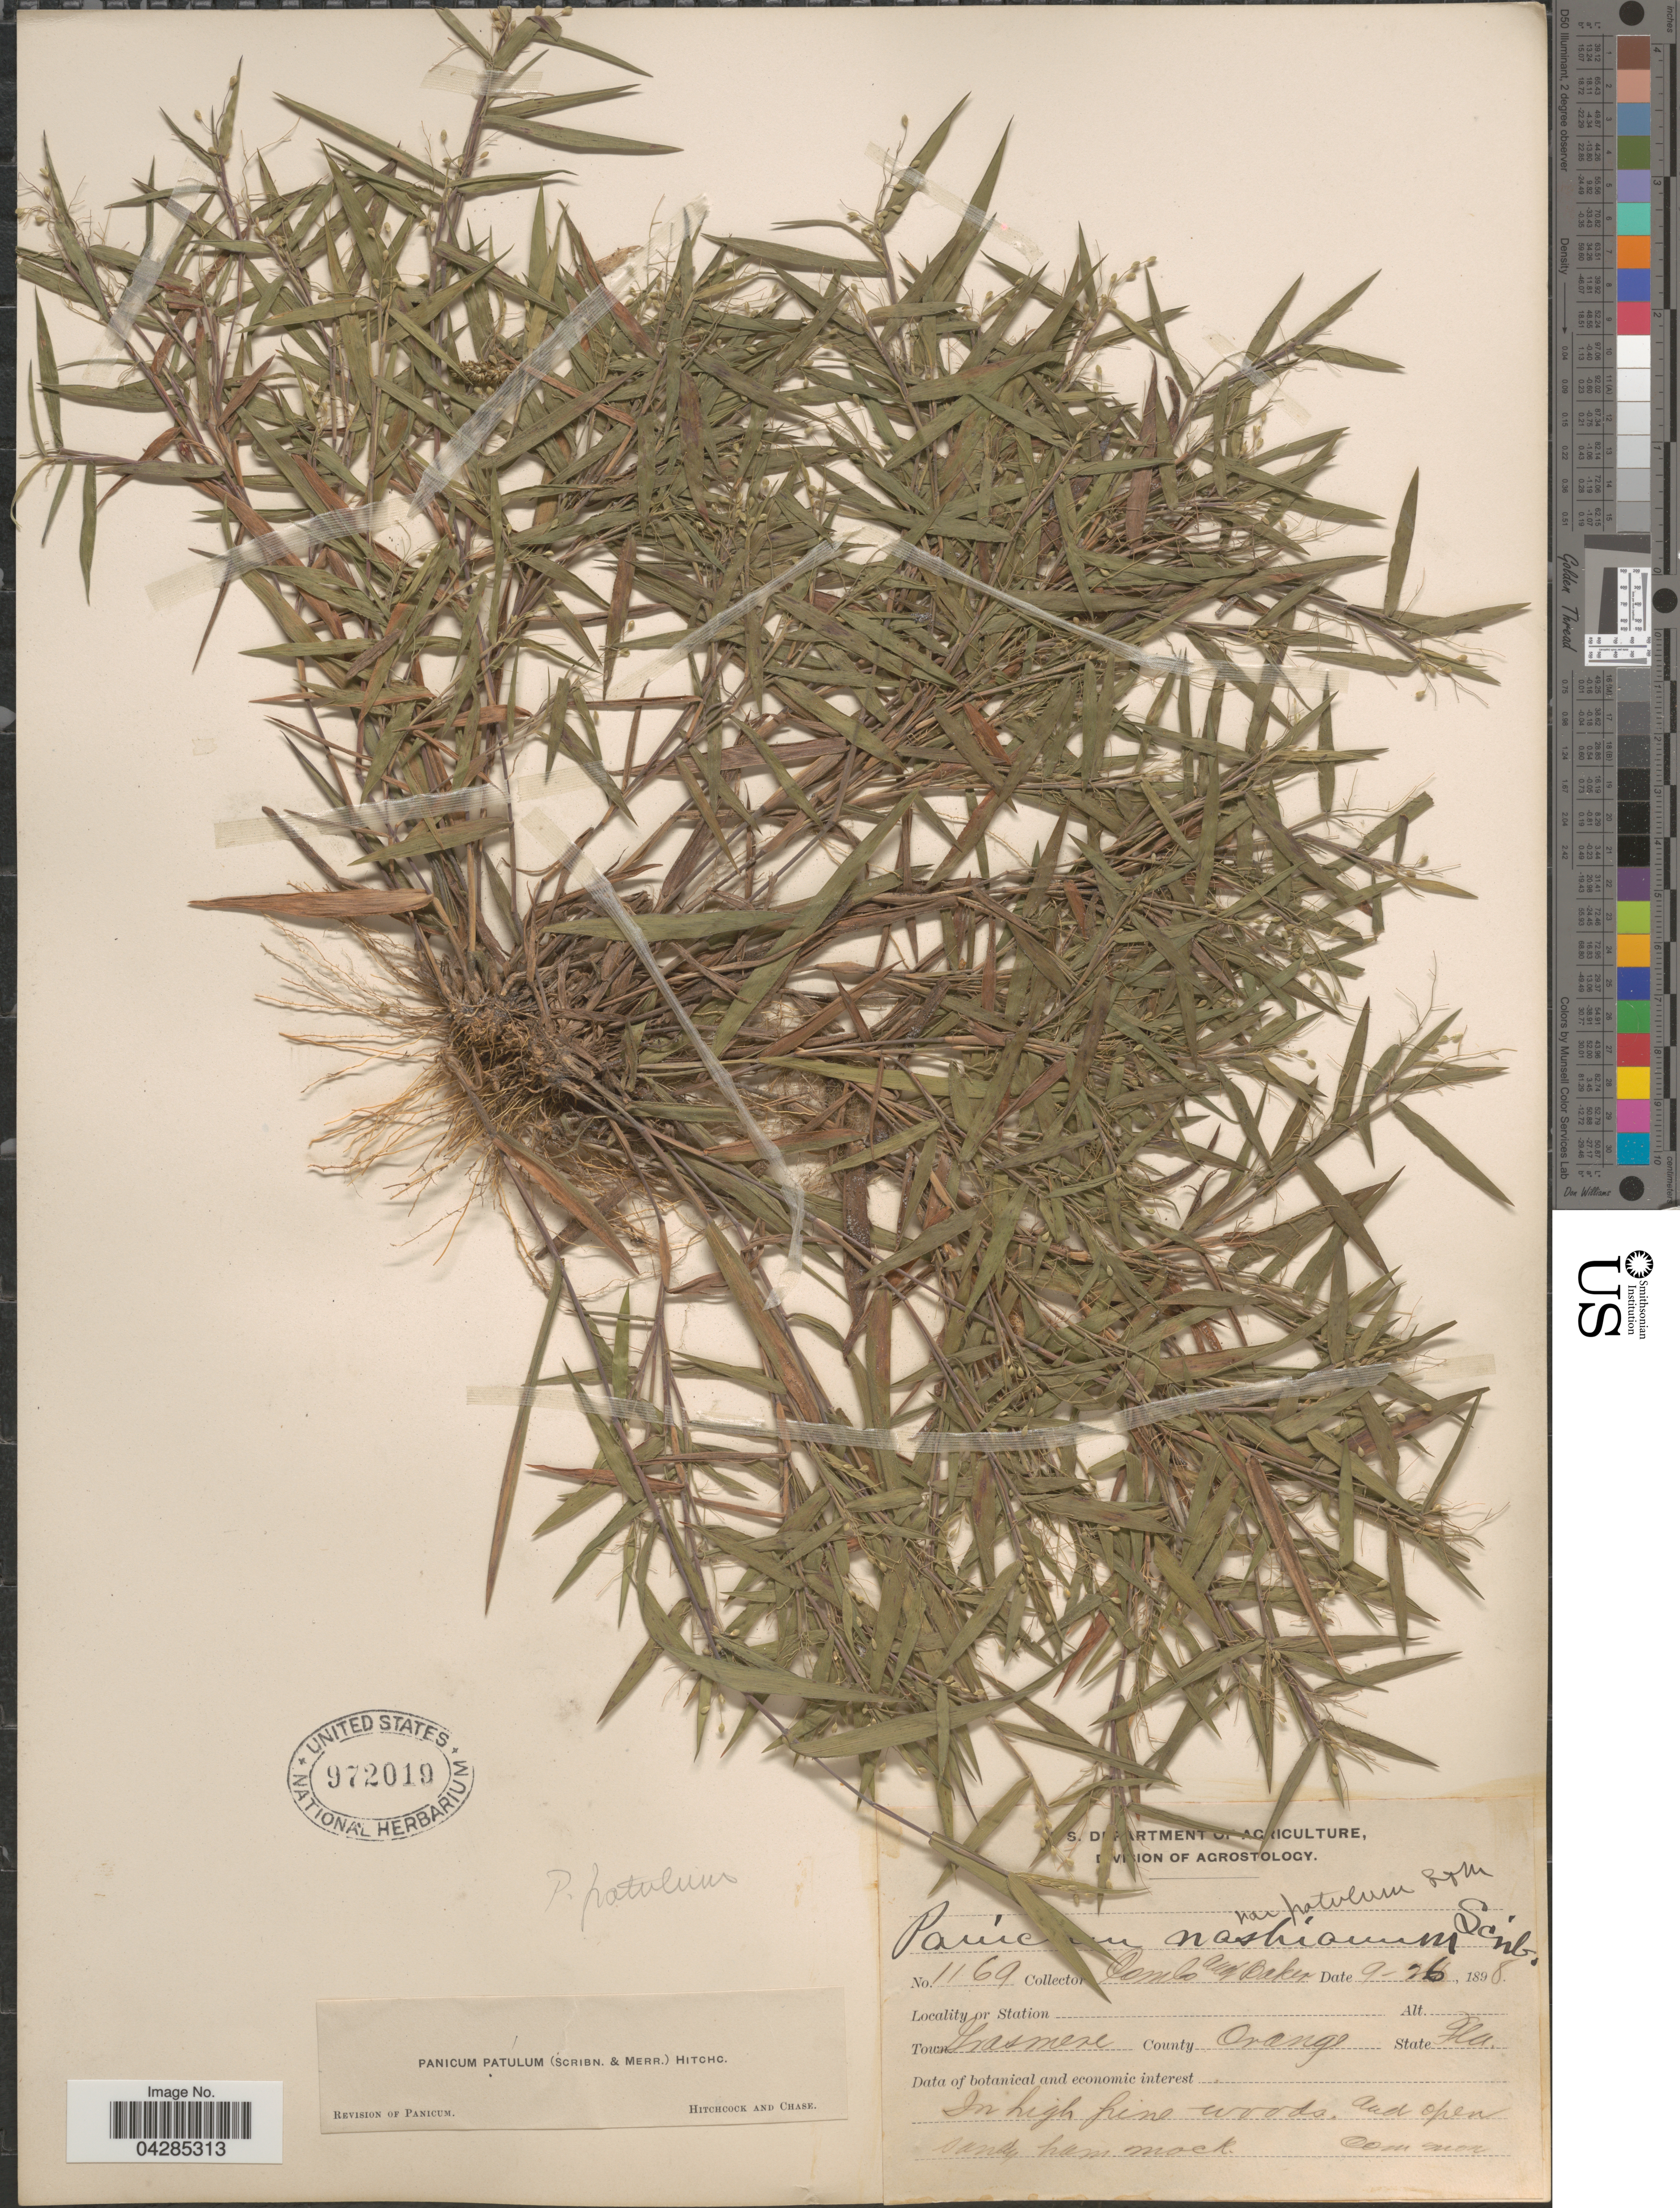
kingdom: Plantae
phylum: Tracheophyta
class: Liliopsida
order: Poales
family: Poaceae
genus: Dichanthelium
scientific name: Dichanthelium portoricense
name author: (Desv. ex Ham.) B.F. Hansen & Wunderlin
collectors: -. Combs & -- Baker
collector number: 1169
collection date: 1898-09-26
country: United States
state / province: Florida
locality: Town Grasmere County Orange. In high pine woods.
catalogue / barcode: US 972019